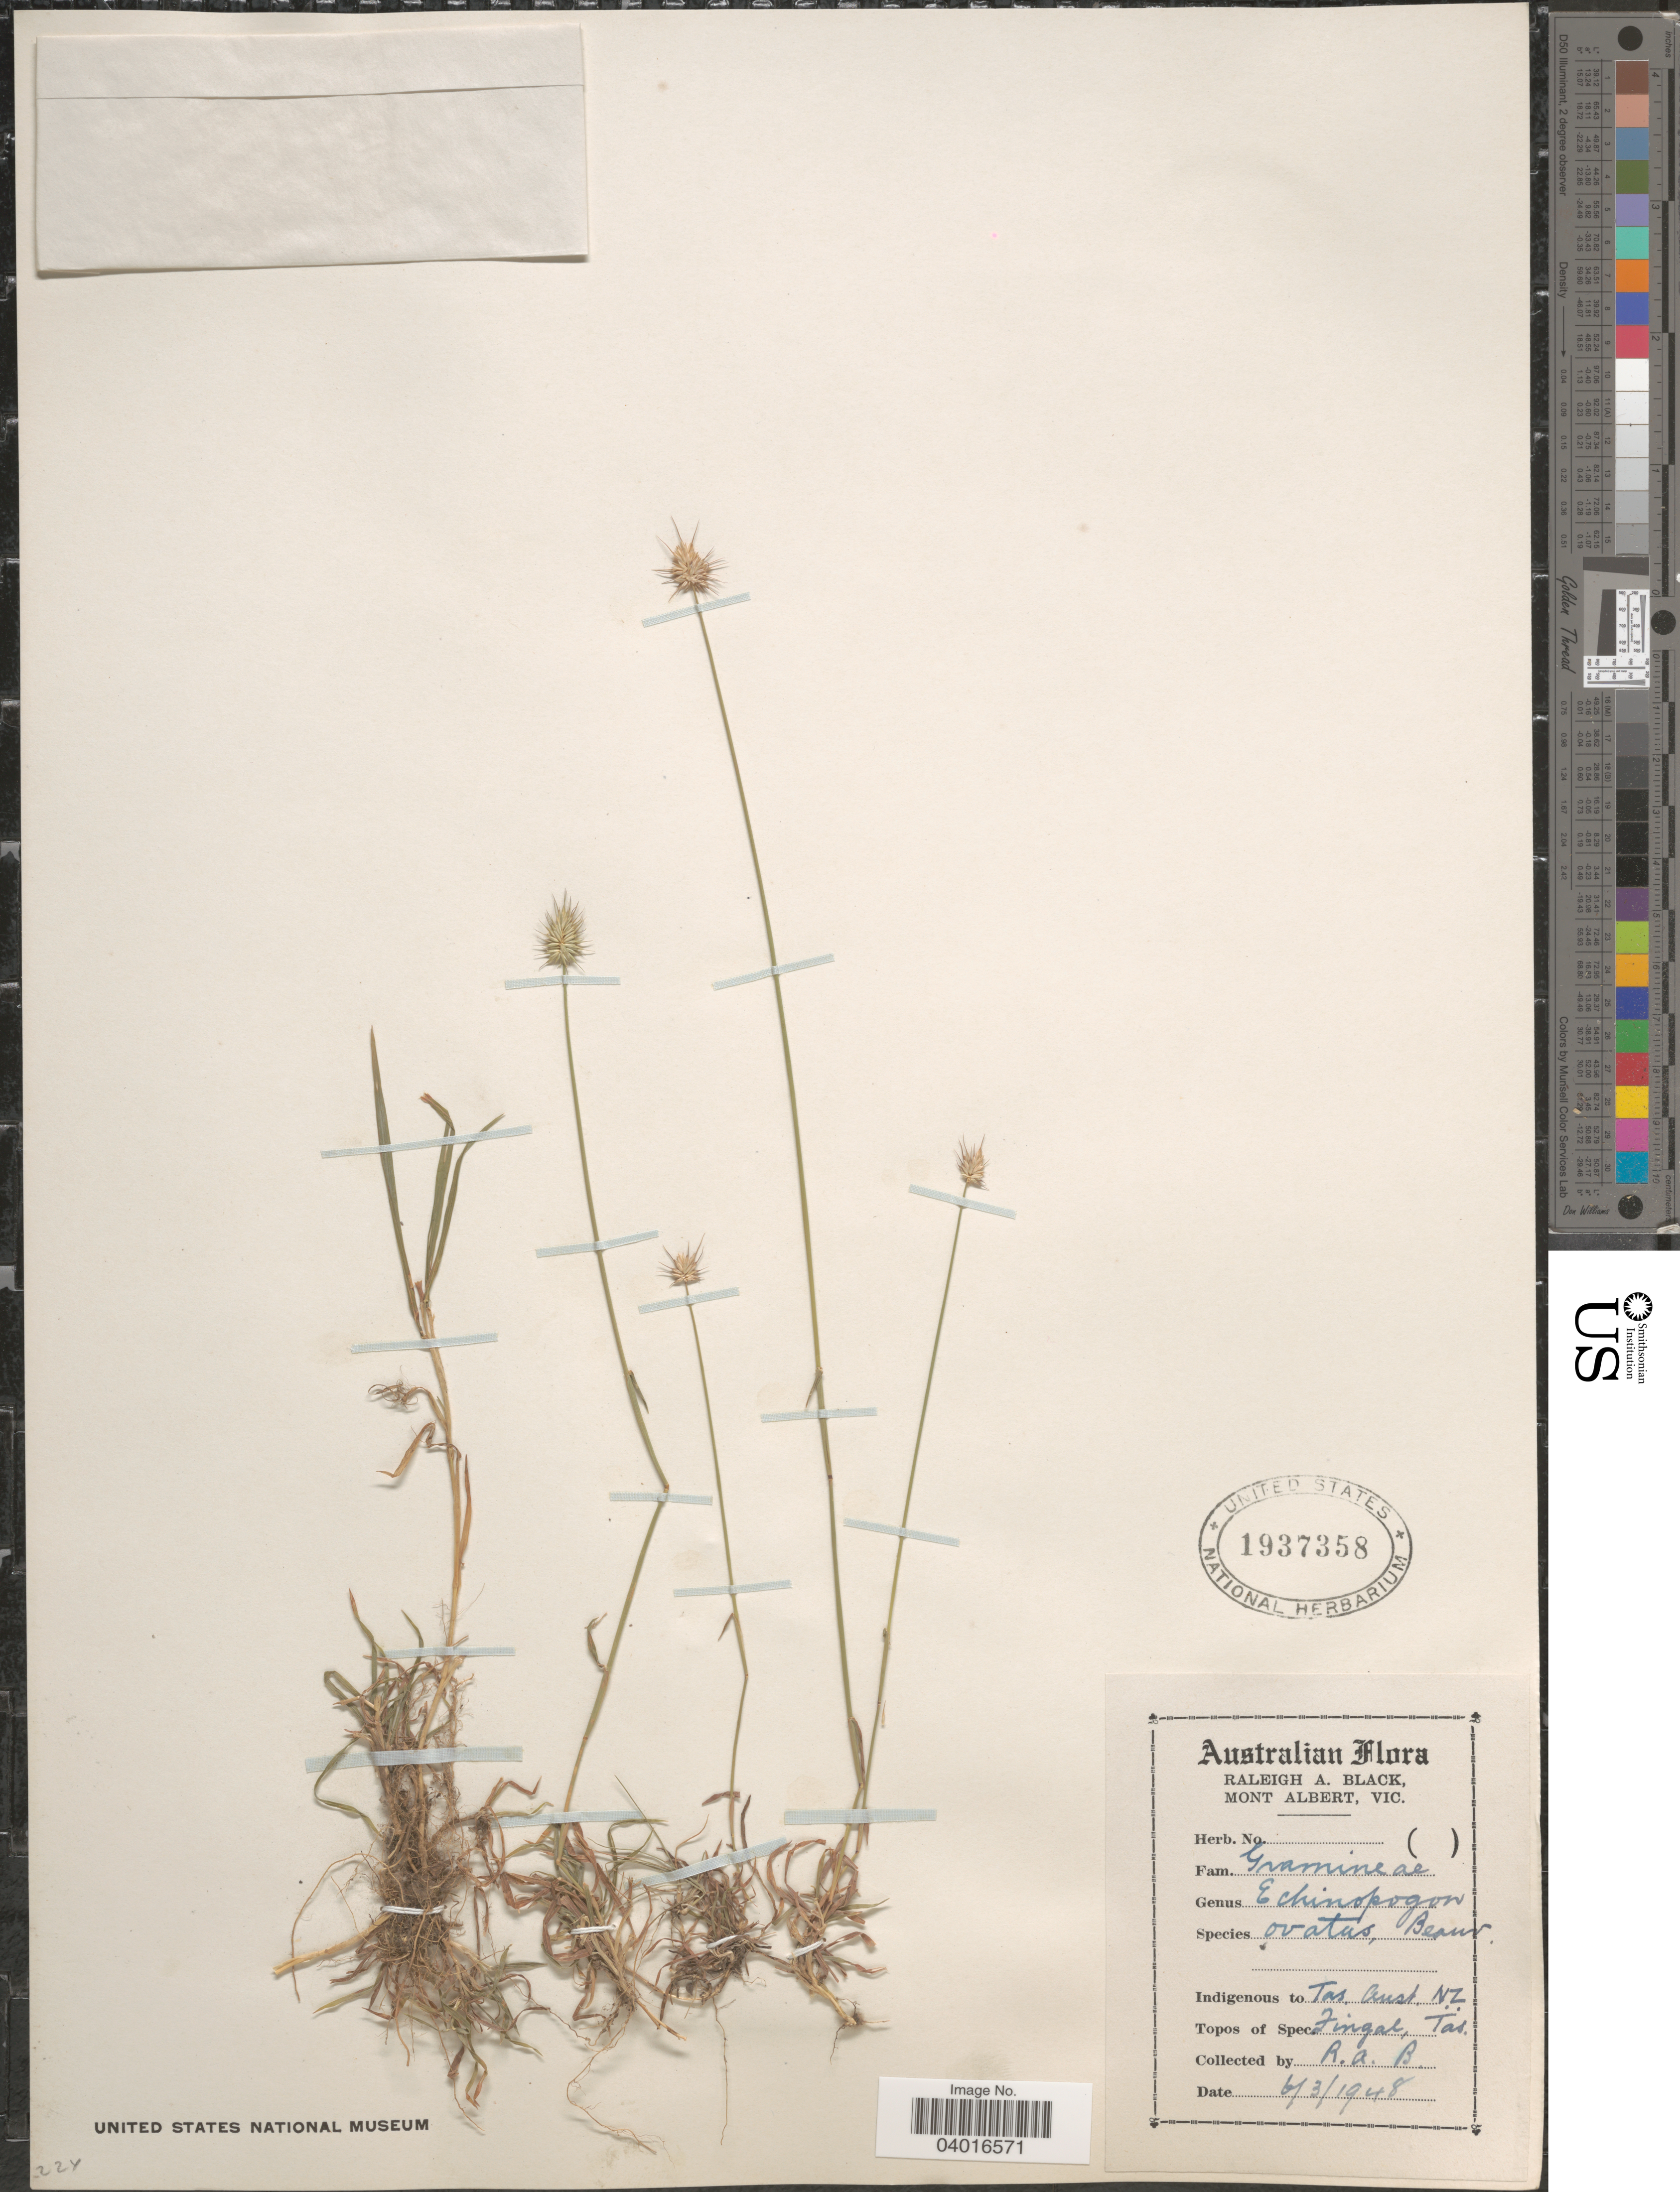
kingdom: Plantae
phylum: Tracheophyta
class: Liliopsida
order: Poales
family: Poaceae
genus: Echinopogon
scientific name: Echinopogon ovatus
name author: (G. Forst.) P. Beauv.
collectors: R. A. Black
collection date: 1948-03-06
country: Australia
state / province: Tasmania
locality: Tas. Aust. NZ. Fingal, Tas.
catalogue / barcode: US 1937358